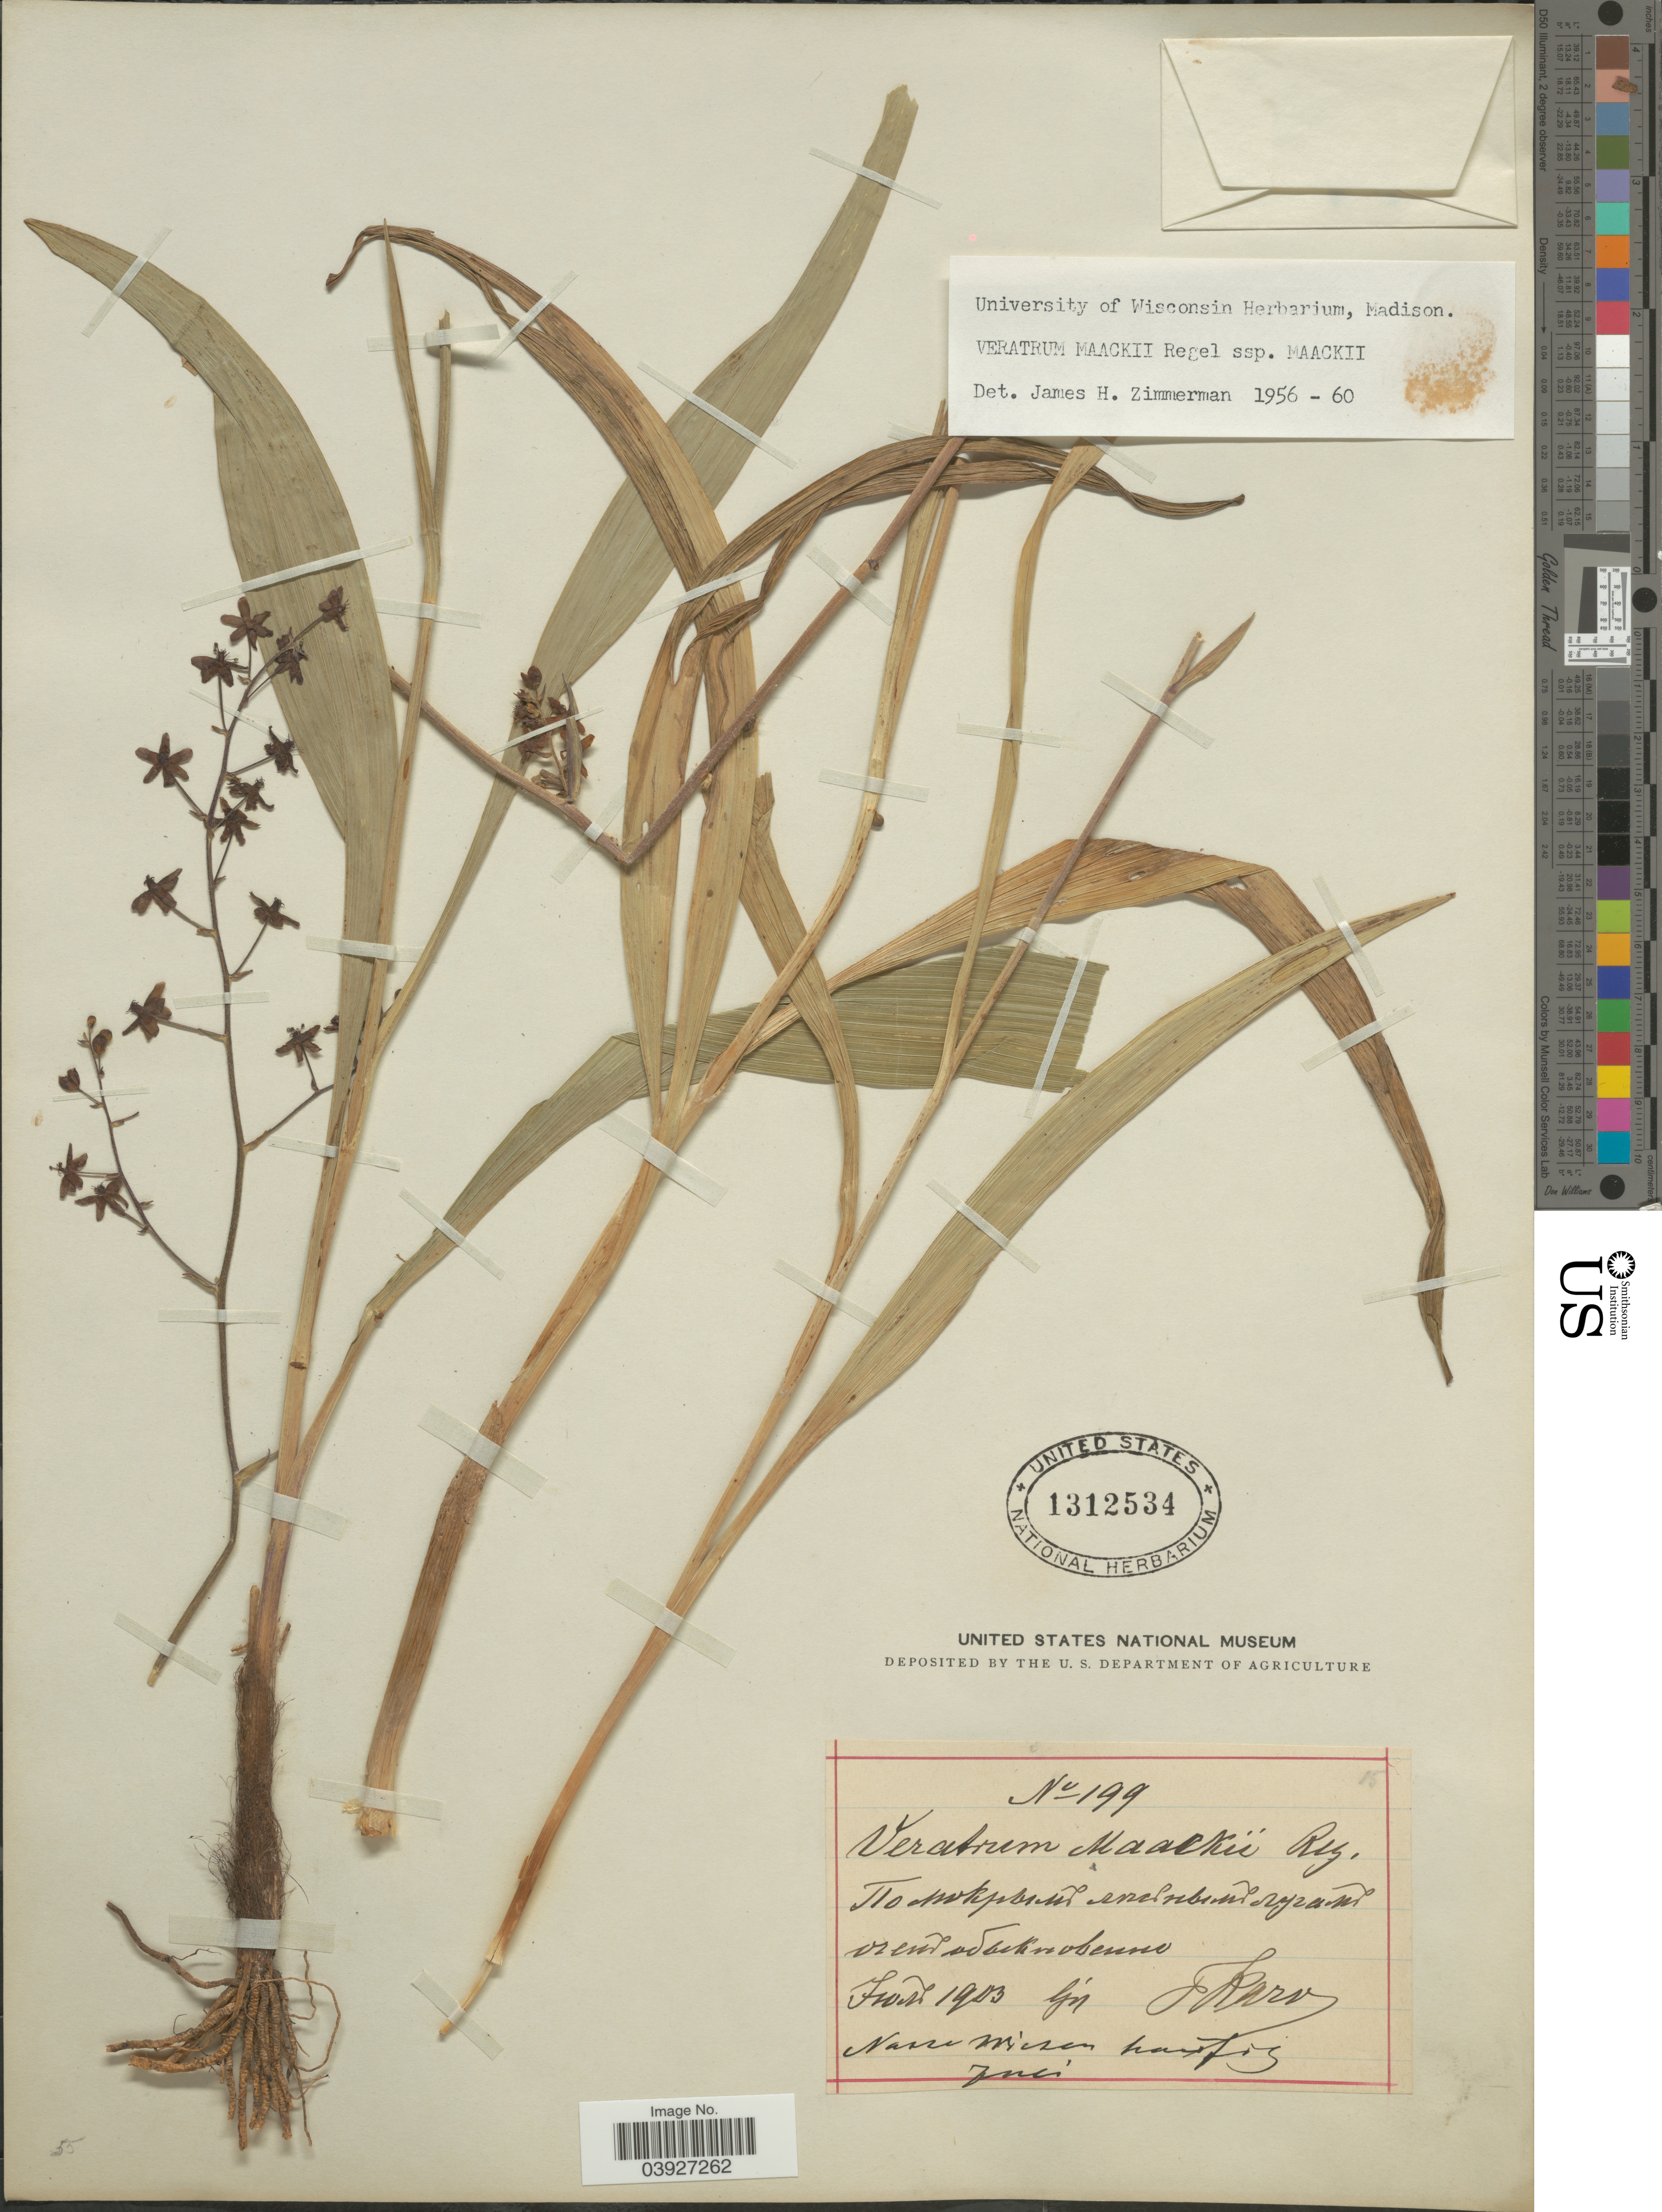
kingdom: Plantae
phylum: Tracheophyta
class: Liliopsida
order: Liliales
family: Melanthiaceae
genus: Veratrum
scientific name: Veratrum maackii subsp. maackii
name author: Regel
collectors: F. Karo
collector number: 199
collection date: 1903-07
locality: [illegible text].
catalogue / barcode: US 1312534